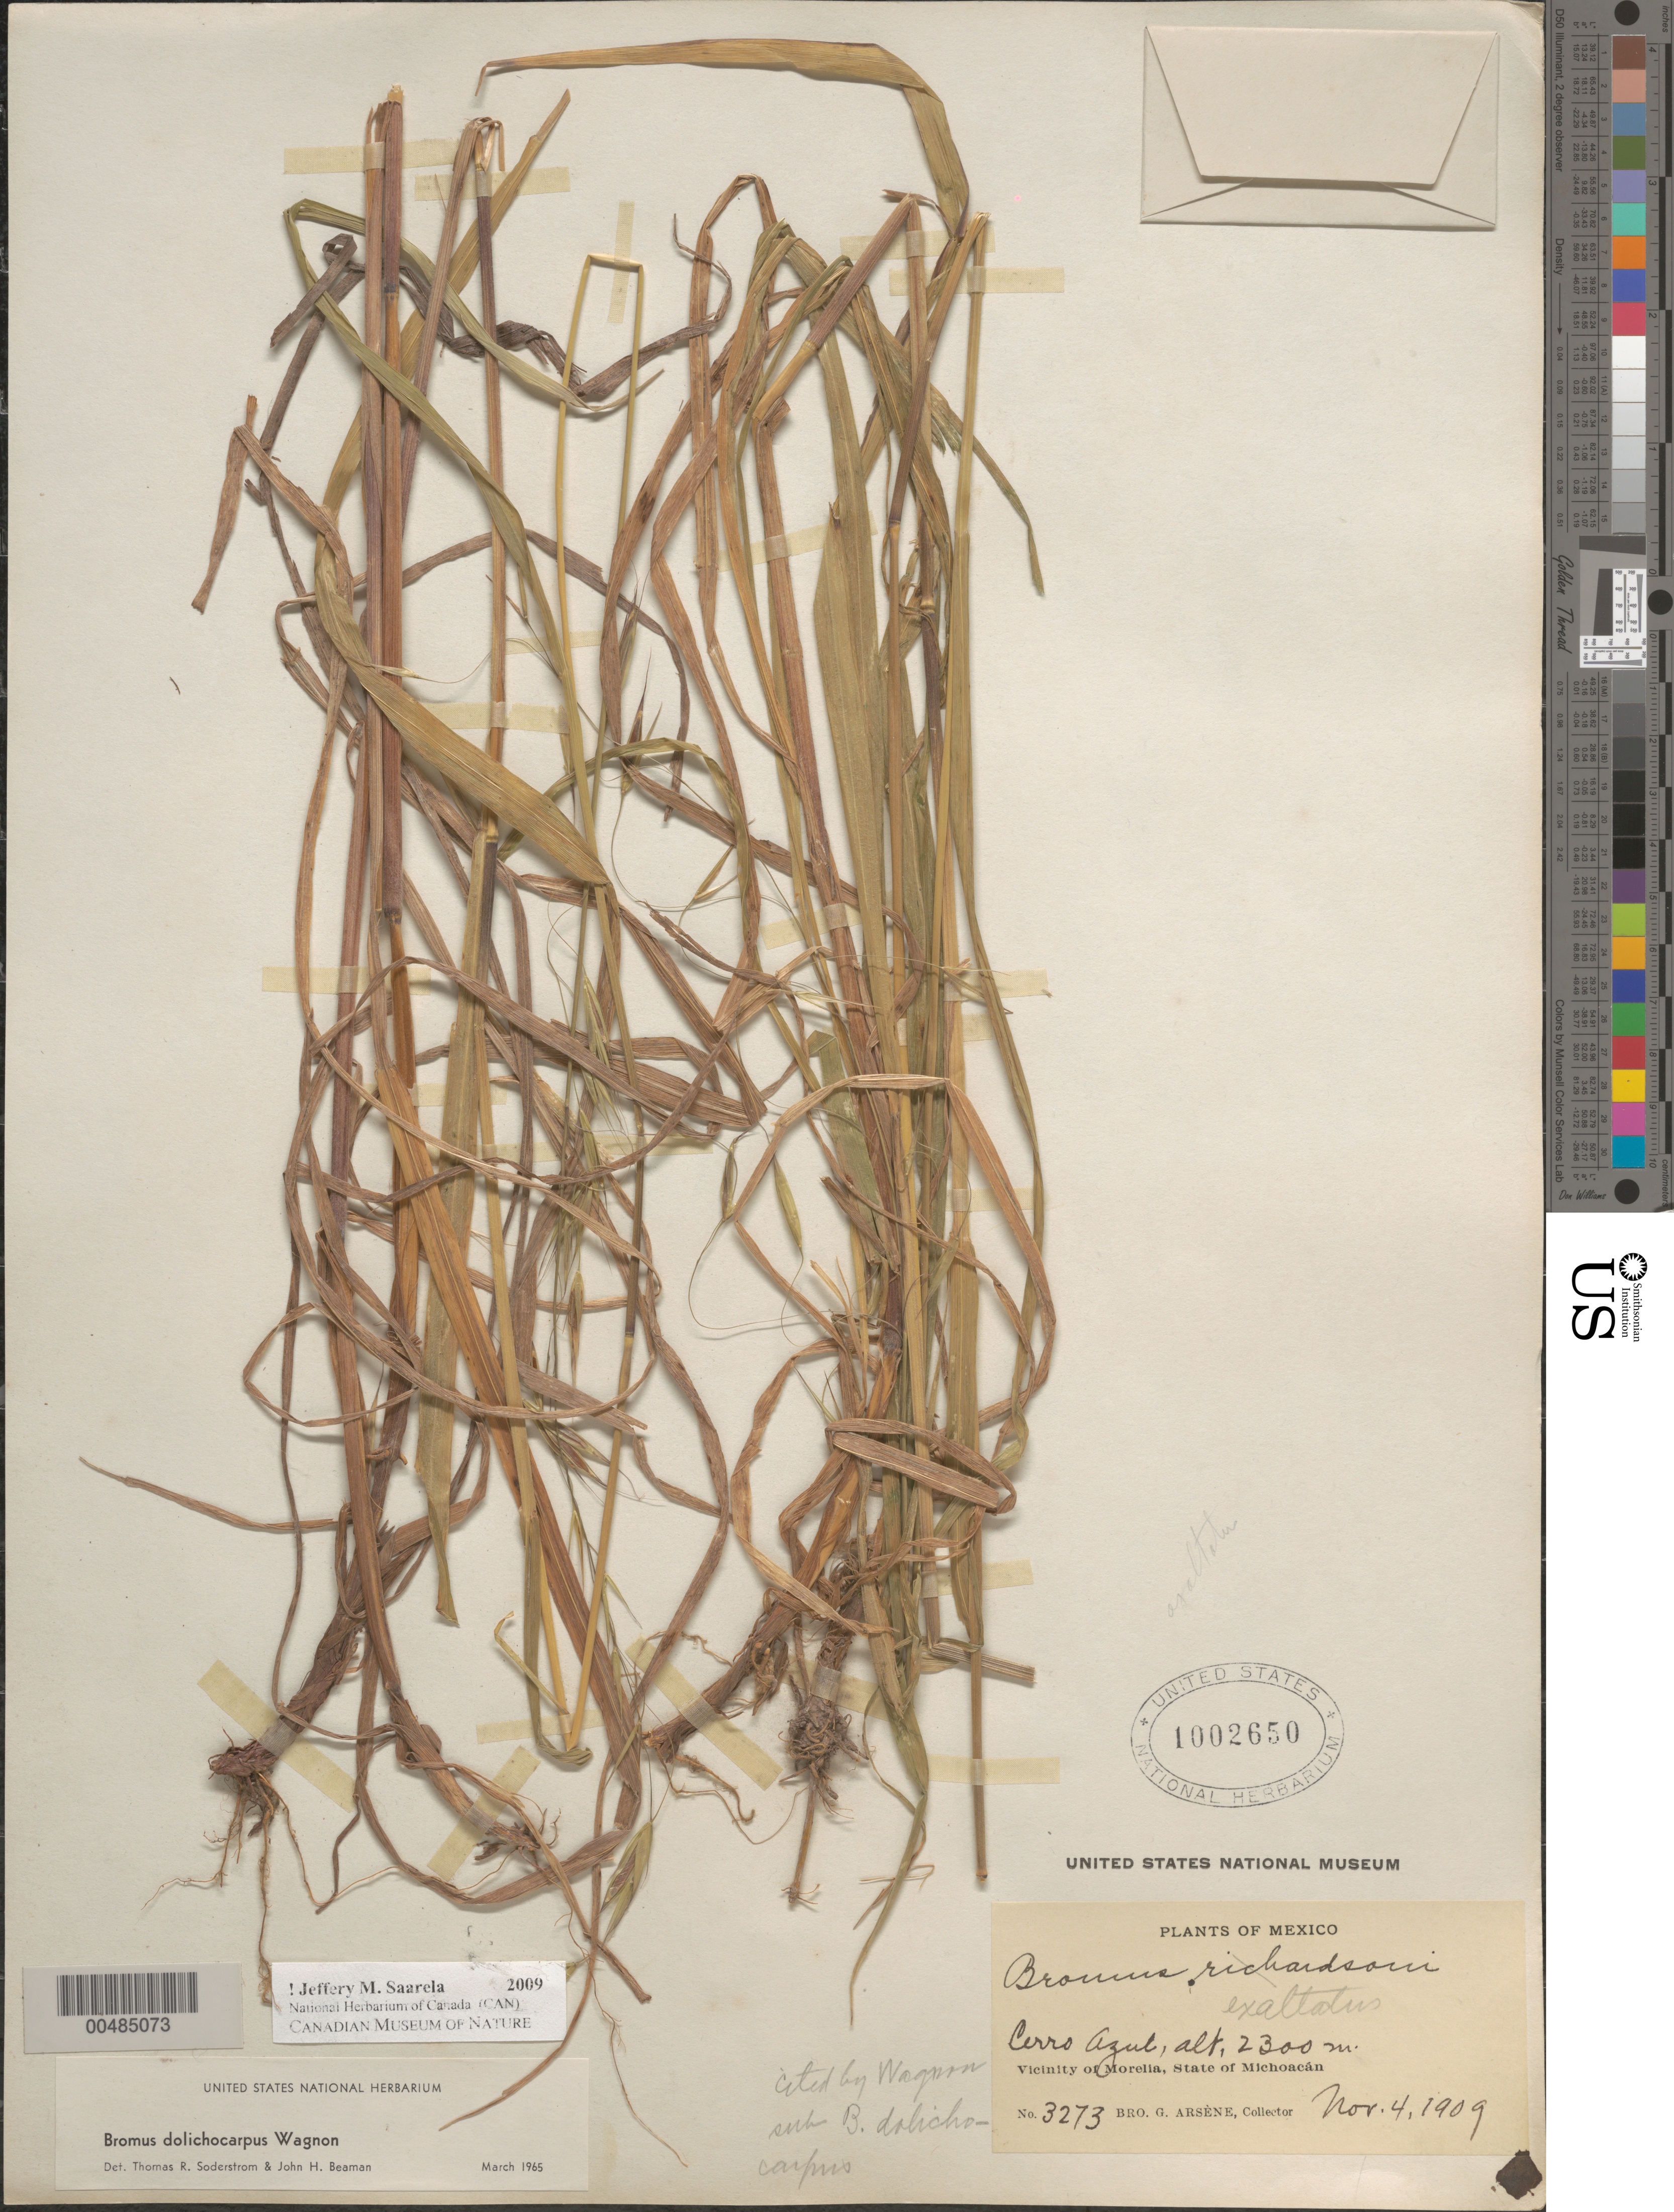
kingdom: Plantae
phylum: Tracheophyta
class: Liliopsida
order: Poales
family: Poaceae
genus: Bromus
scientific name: Bromus dolichocarpus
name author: Wagnon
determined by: Soderstrom, T. R.; Beaman, J. H.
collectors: Bro. G. Arsène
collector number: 3273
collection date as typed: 4 Nov 1909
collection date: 1909-11-04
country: Mexico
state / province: Michoacán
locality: Cerro Azul, vicinity of Morelia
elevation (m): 2300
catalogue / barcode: US 1002650